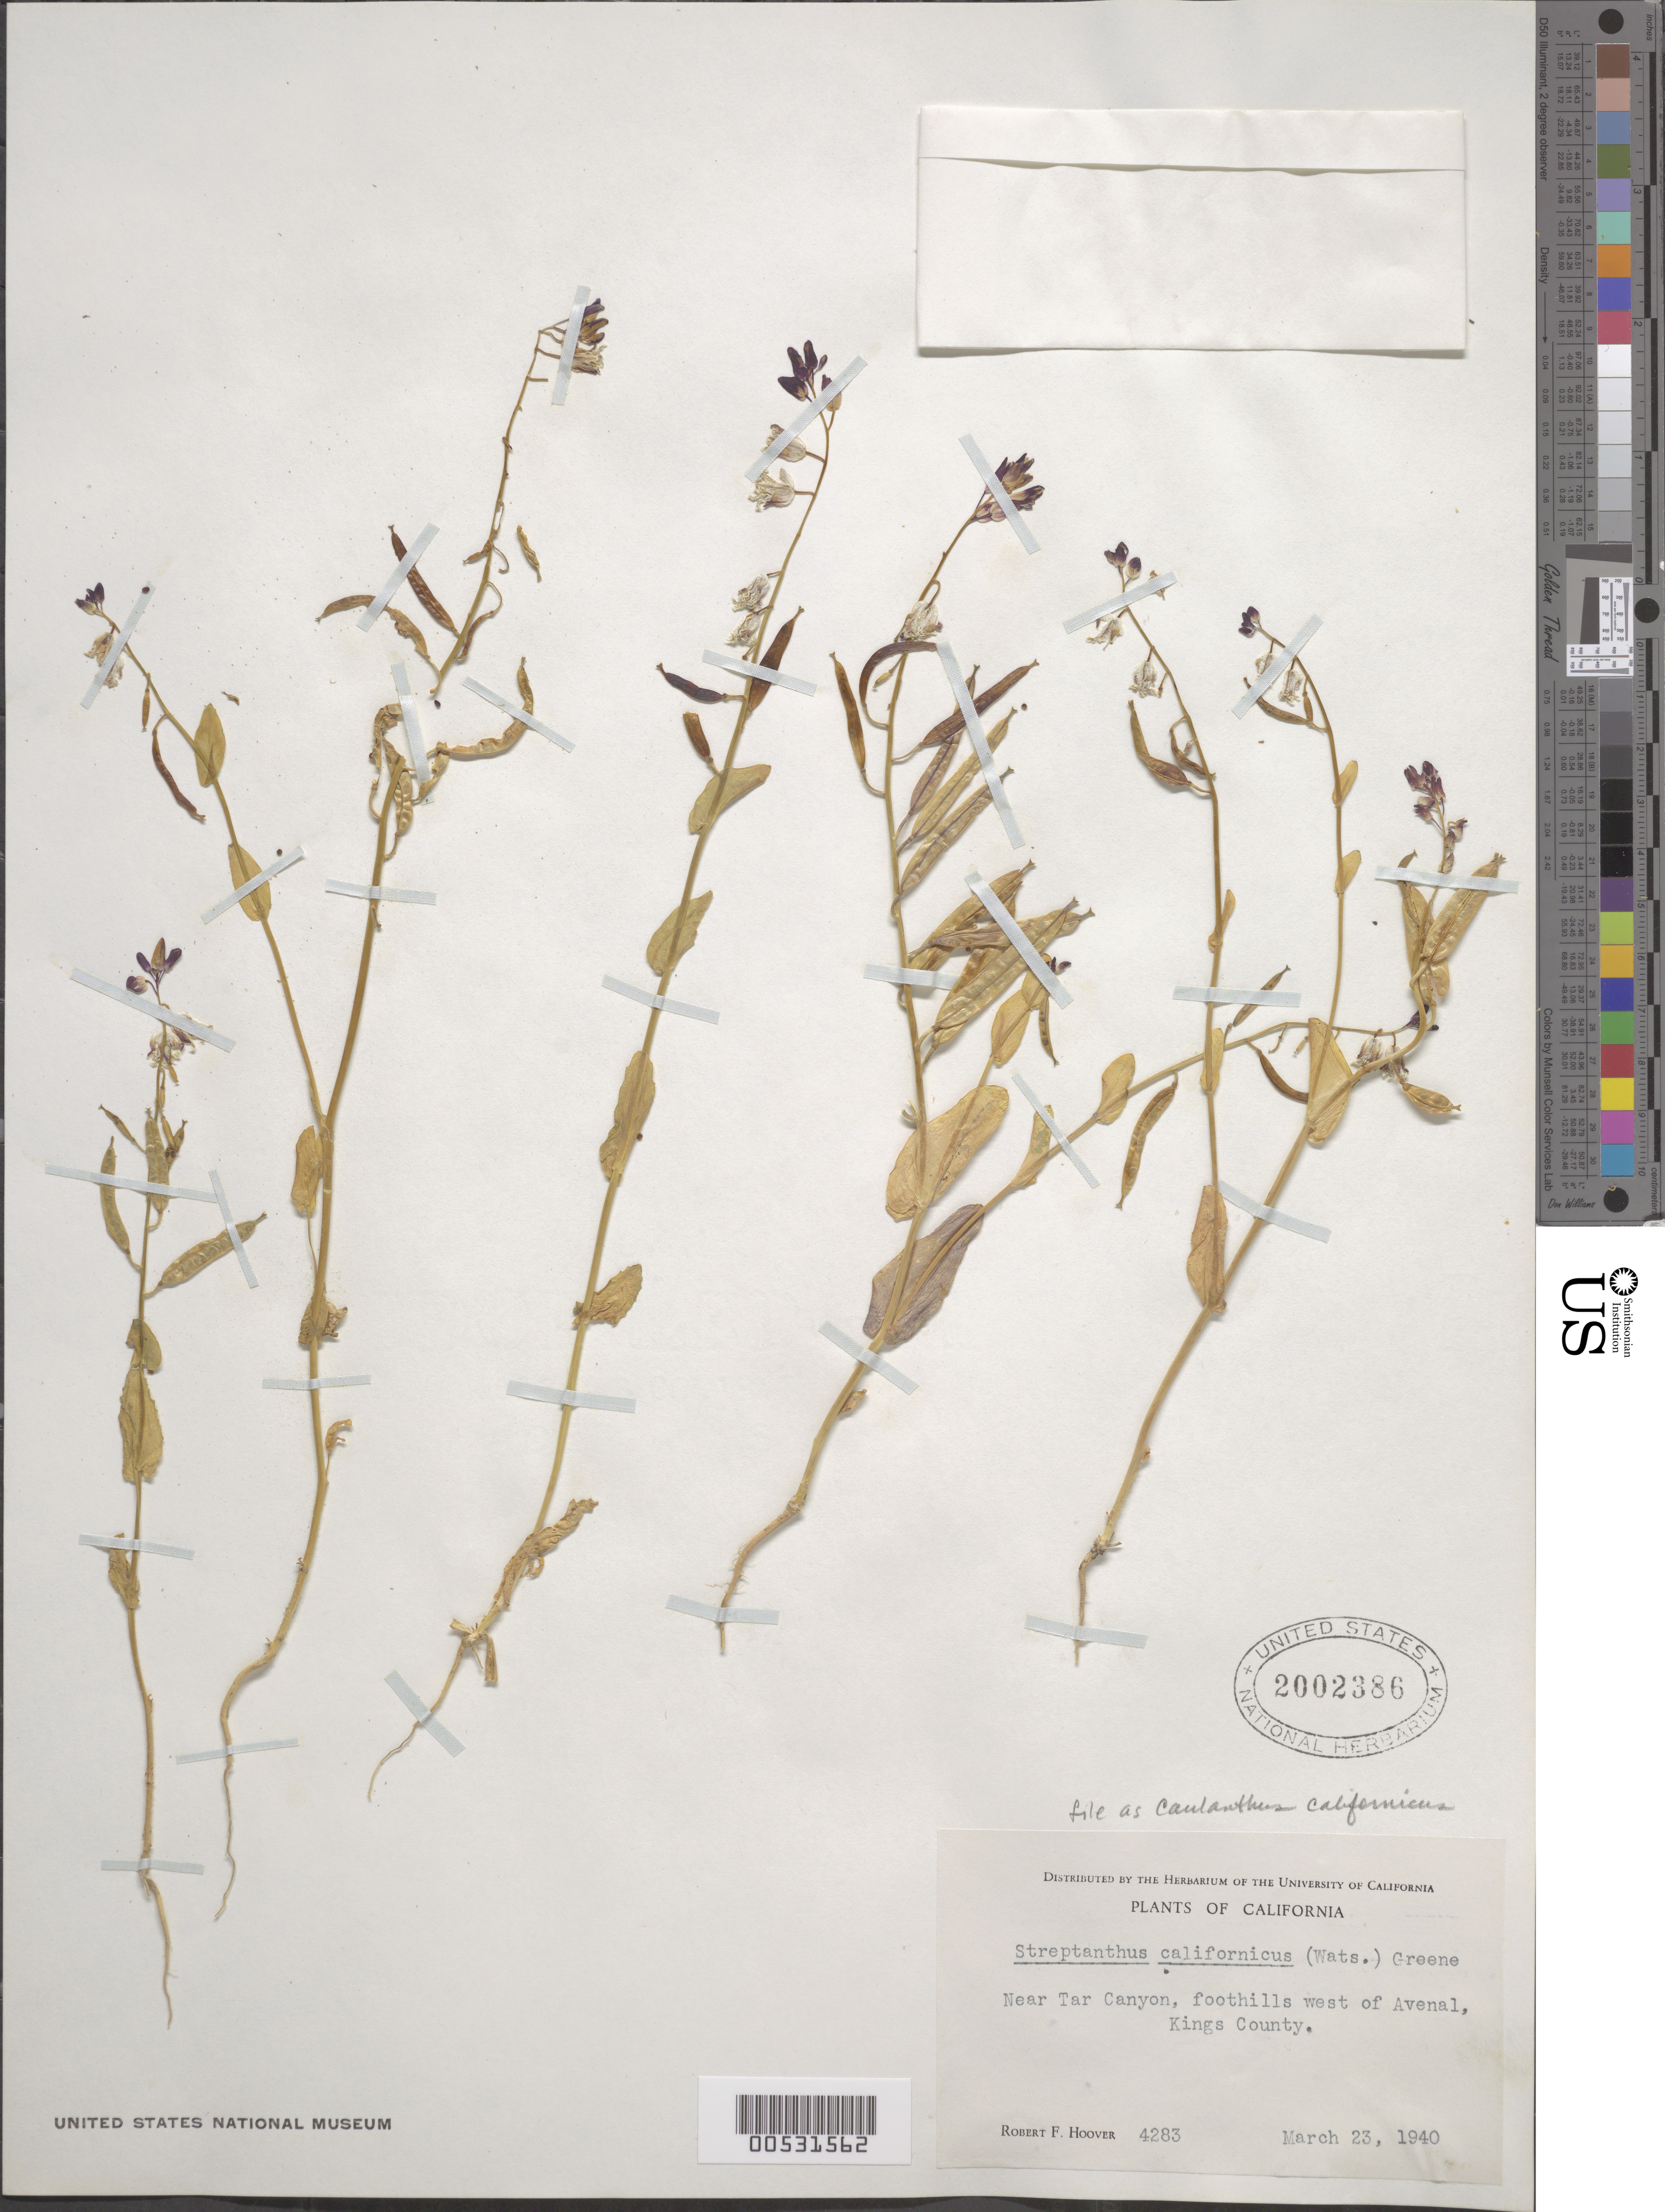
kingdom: Plantae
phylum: Tracheophyta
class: Magnoliopsida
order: Brassicales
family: Brassicaceae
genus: Caulanthus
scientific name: Caulanthus californicus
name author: S. Watson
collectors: R. F. Hoover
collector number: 4283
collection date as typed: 23 Mar 1940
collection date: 1940-03-23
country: United States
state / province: California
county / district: Kings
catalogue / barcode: US 2002386